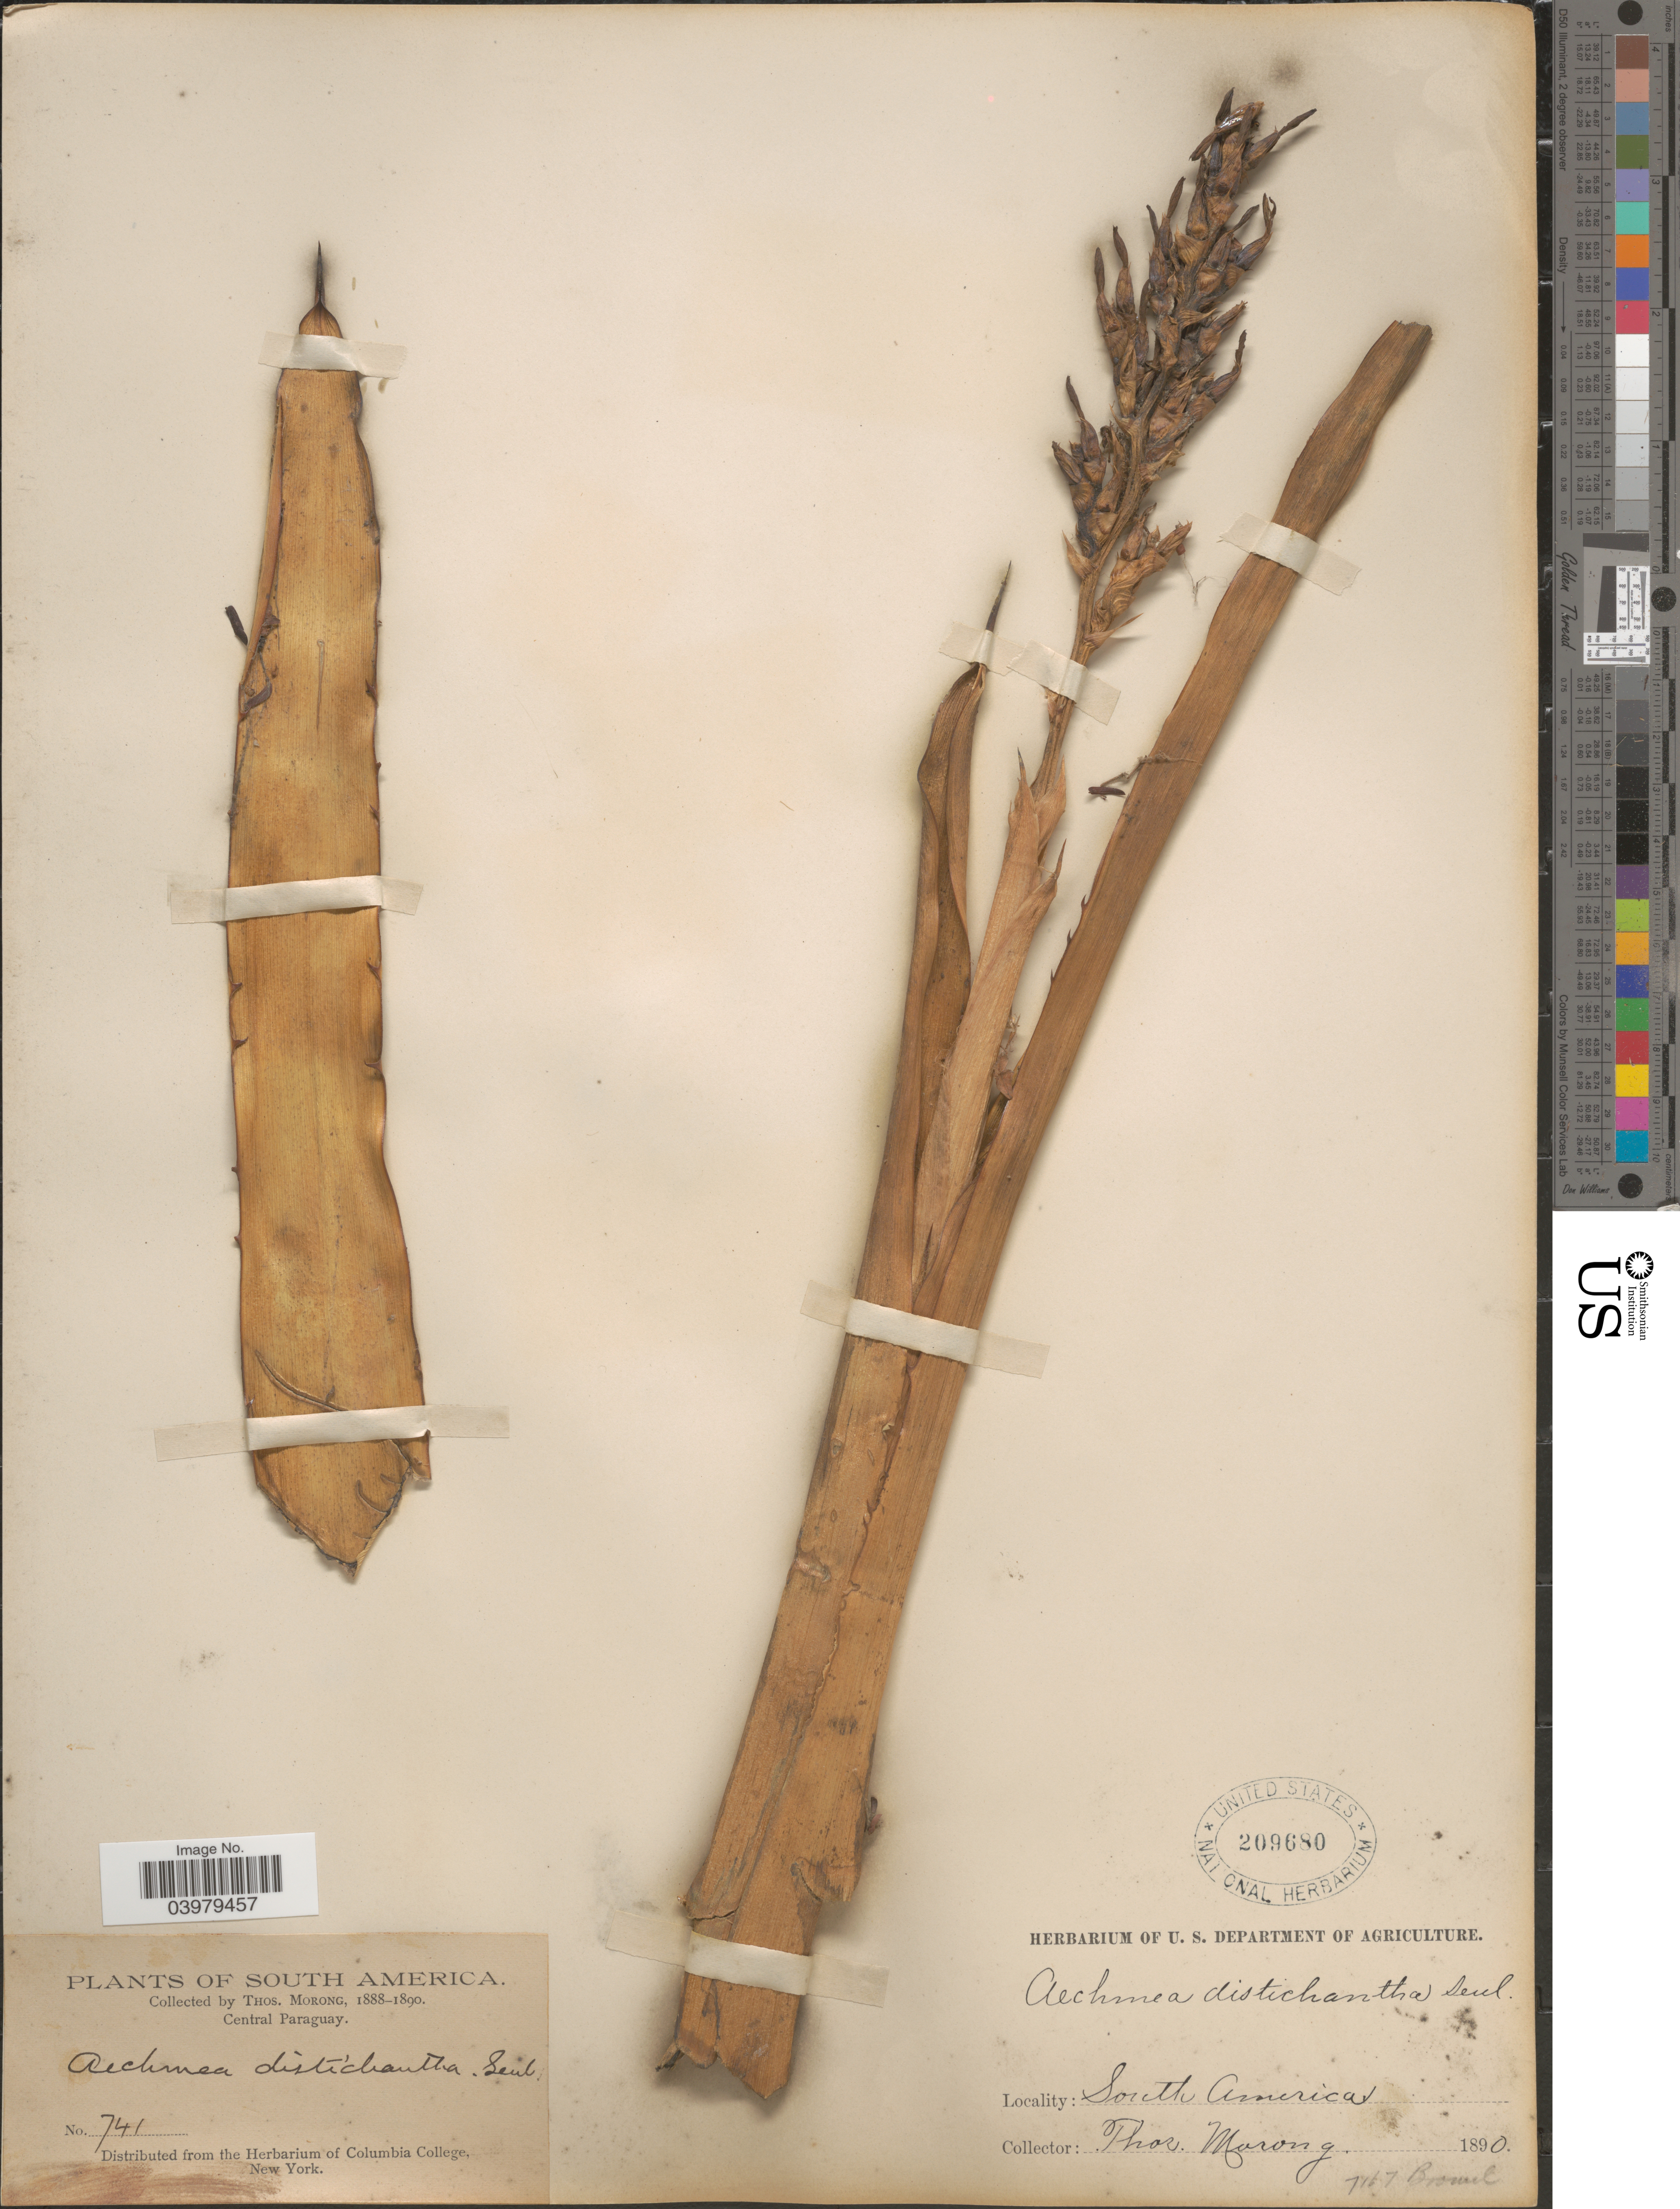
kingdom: Plantae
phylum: Tracheophyta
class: Liliopsida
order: Poales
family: Bromeliaceae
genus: Aechmea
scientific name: Aechmea distichantha var. distichantha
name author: Lem.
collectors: ex herb. T. Morong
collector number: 741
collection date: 1888/1890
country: Paraguay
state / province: Central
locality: Central Paraguay.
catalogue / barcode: US 209680